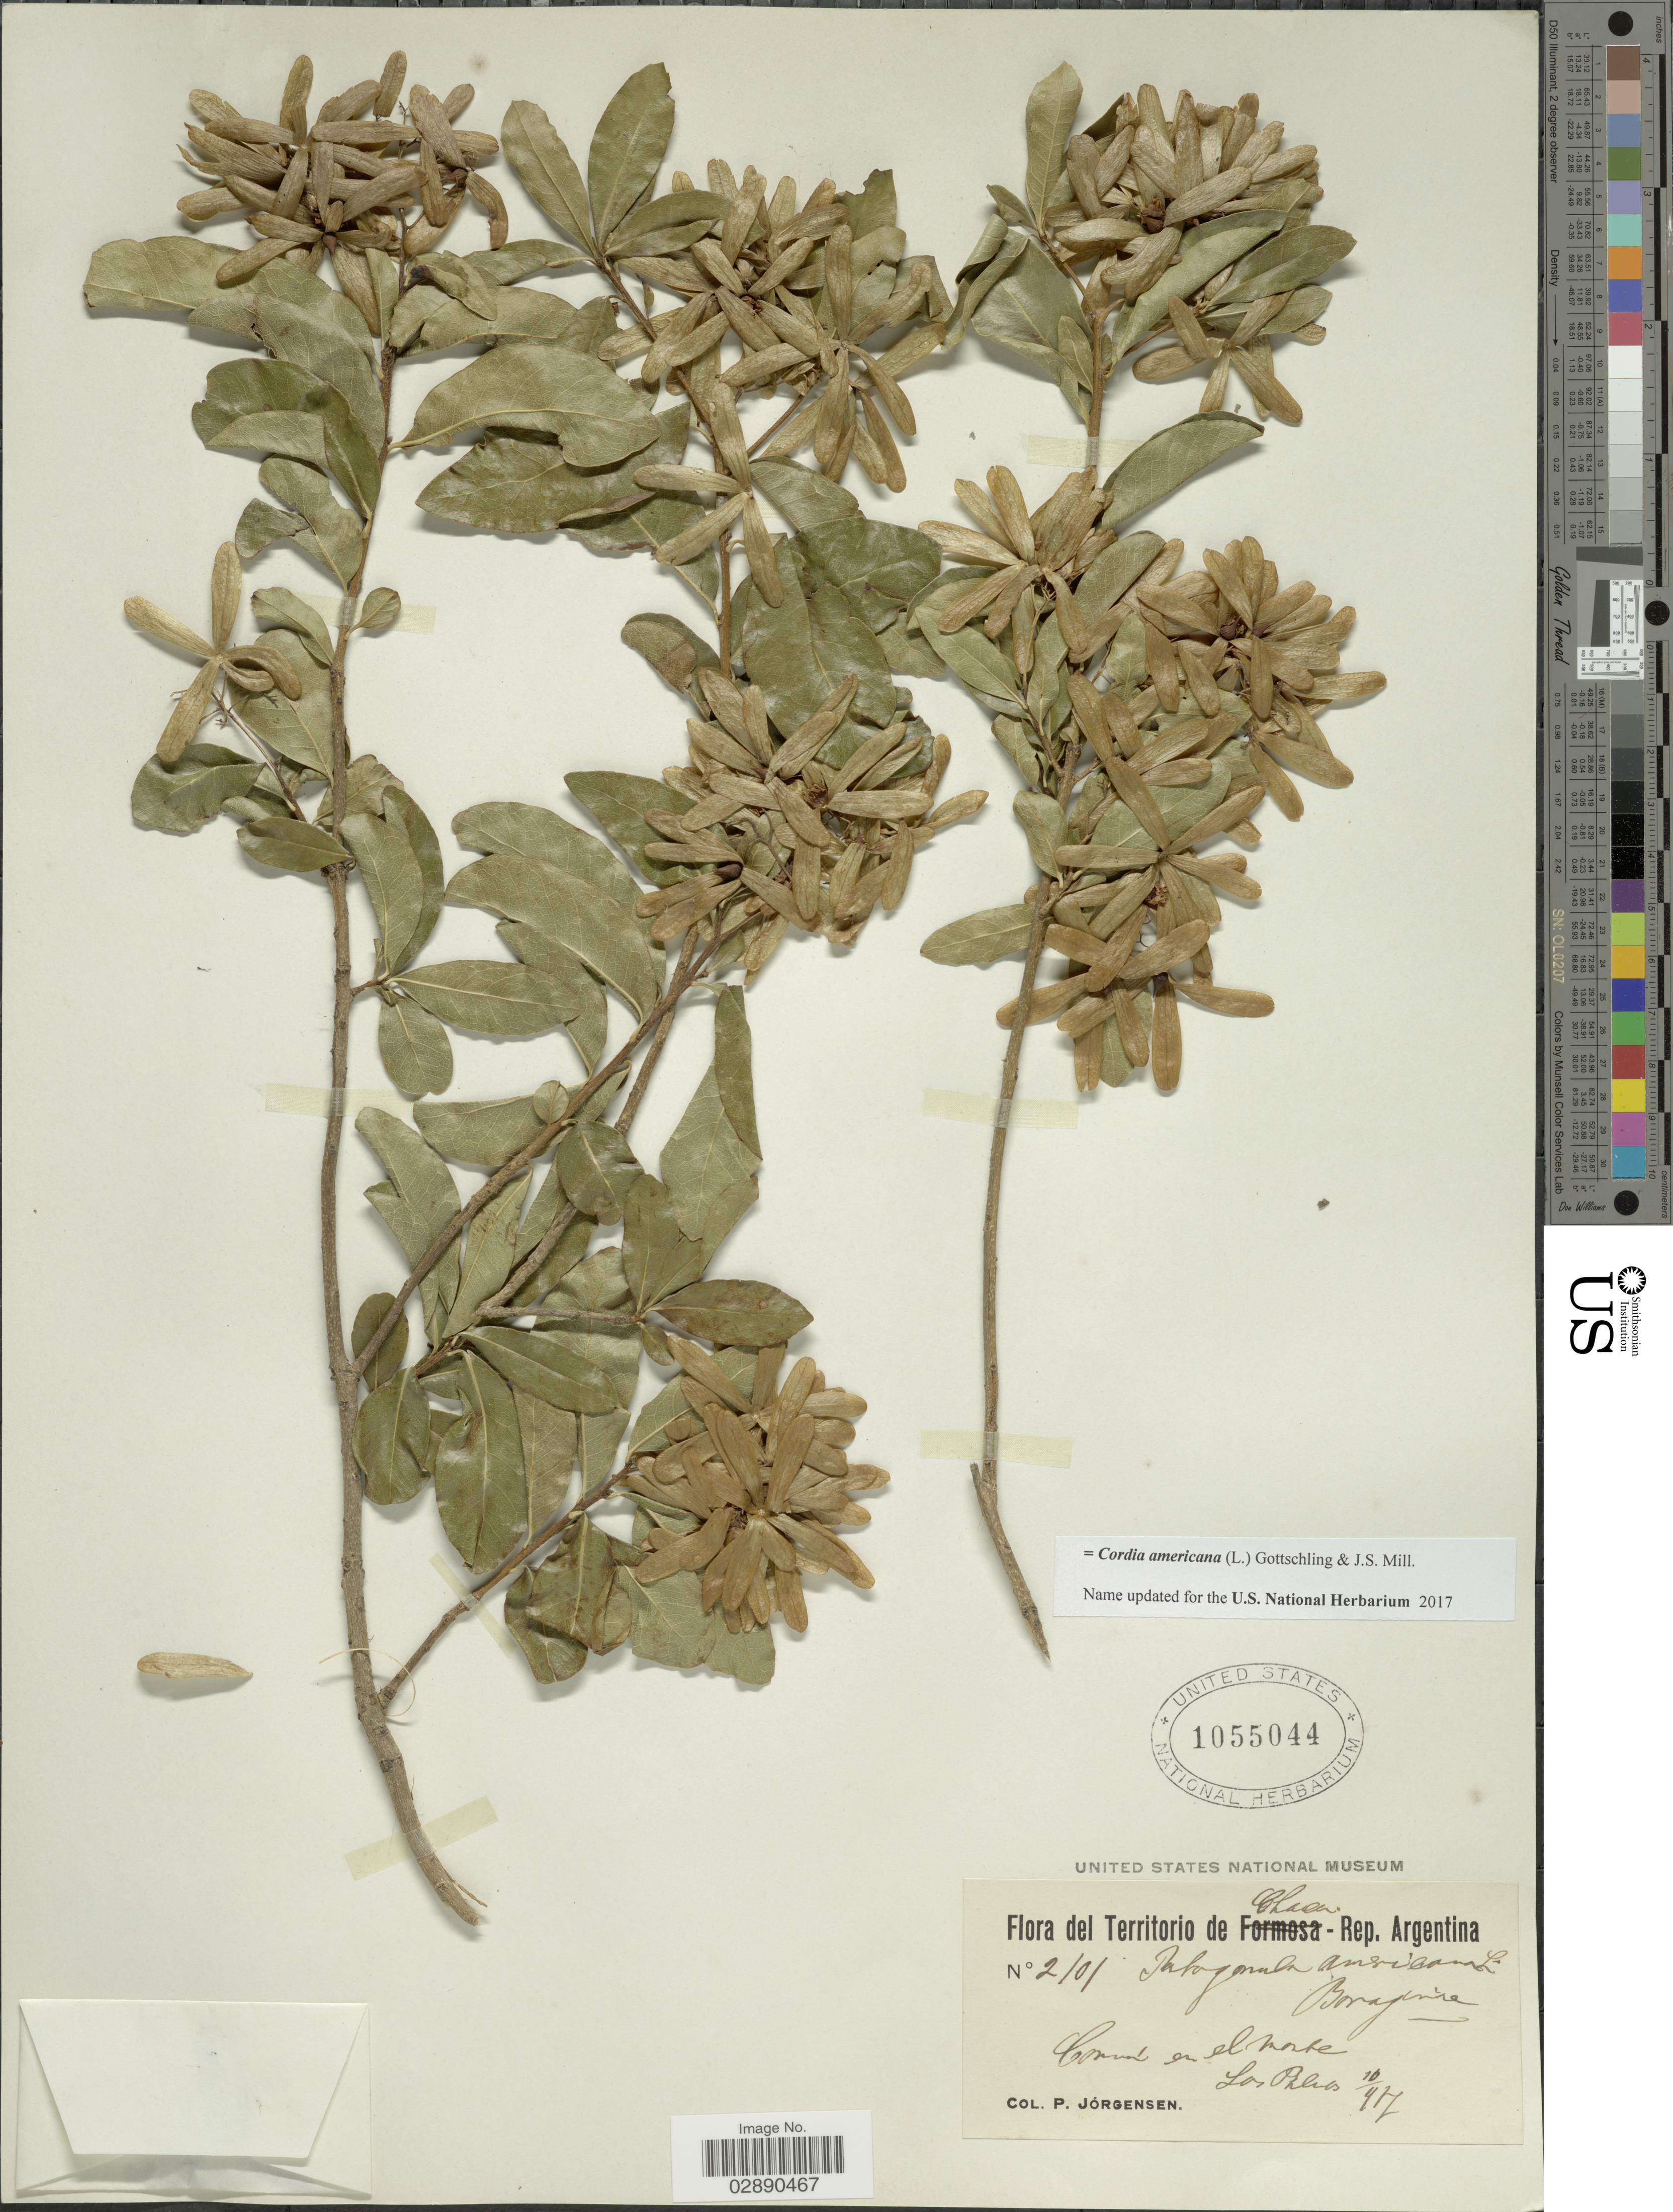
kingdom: Plantae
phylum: Tracheophyta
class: Magnoliopsida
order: Boraginales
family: Cordiaceae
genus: Cordia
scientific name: Cordia americana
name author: (L.) Gottschling & J.S. Mill.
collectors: P. Jörgensen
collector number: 2101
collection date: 1917-10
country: Argentina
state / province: Chaco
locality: Territorio de Chaco. Común en el monte, Las Palmas.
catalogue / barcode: US 1055044